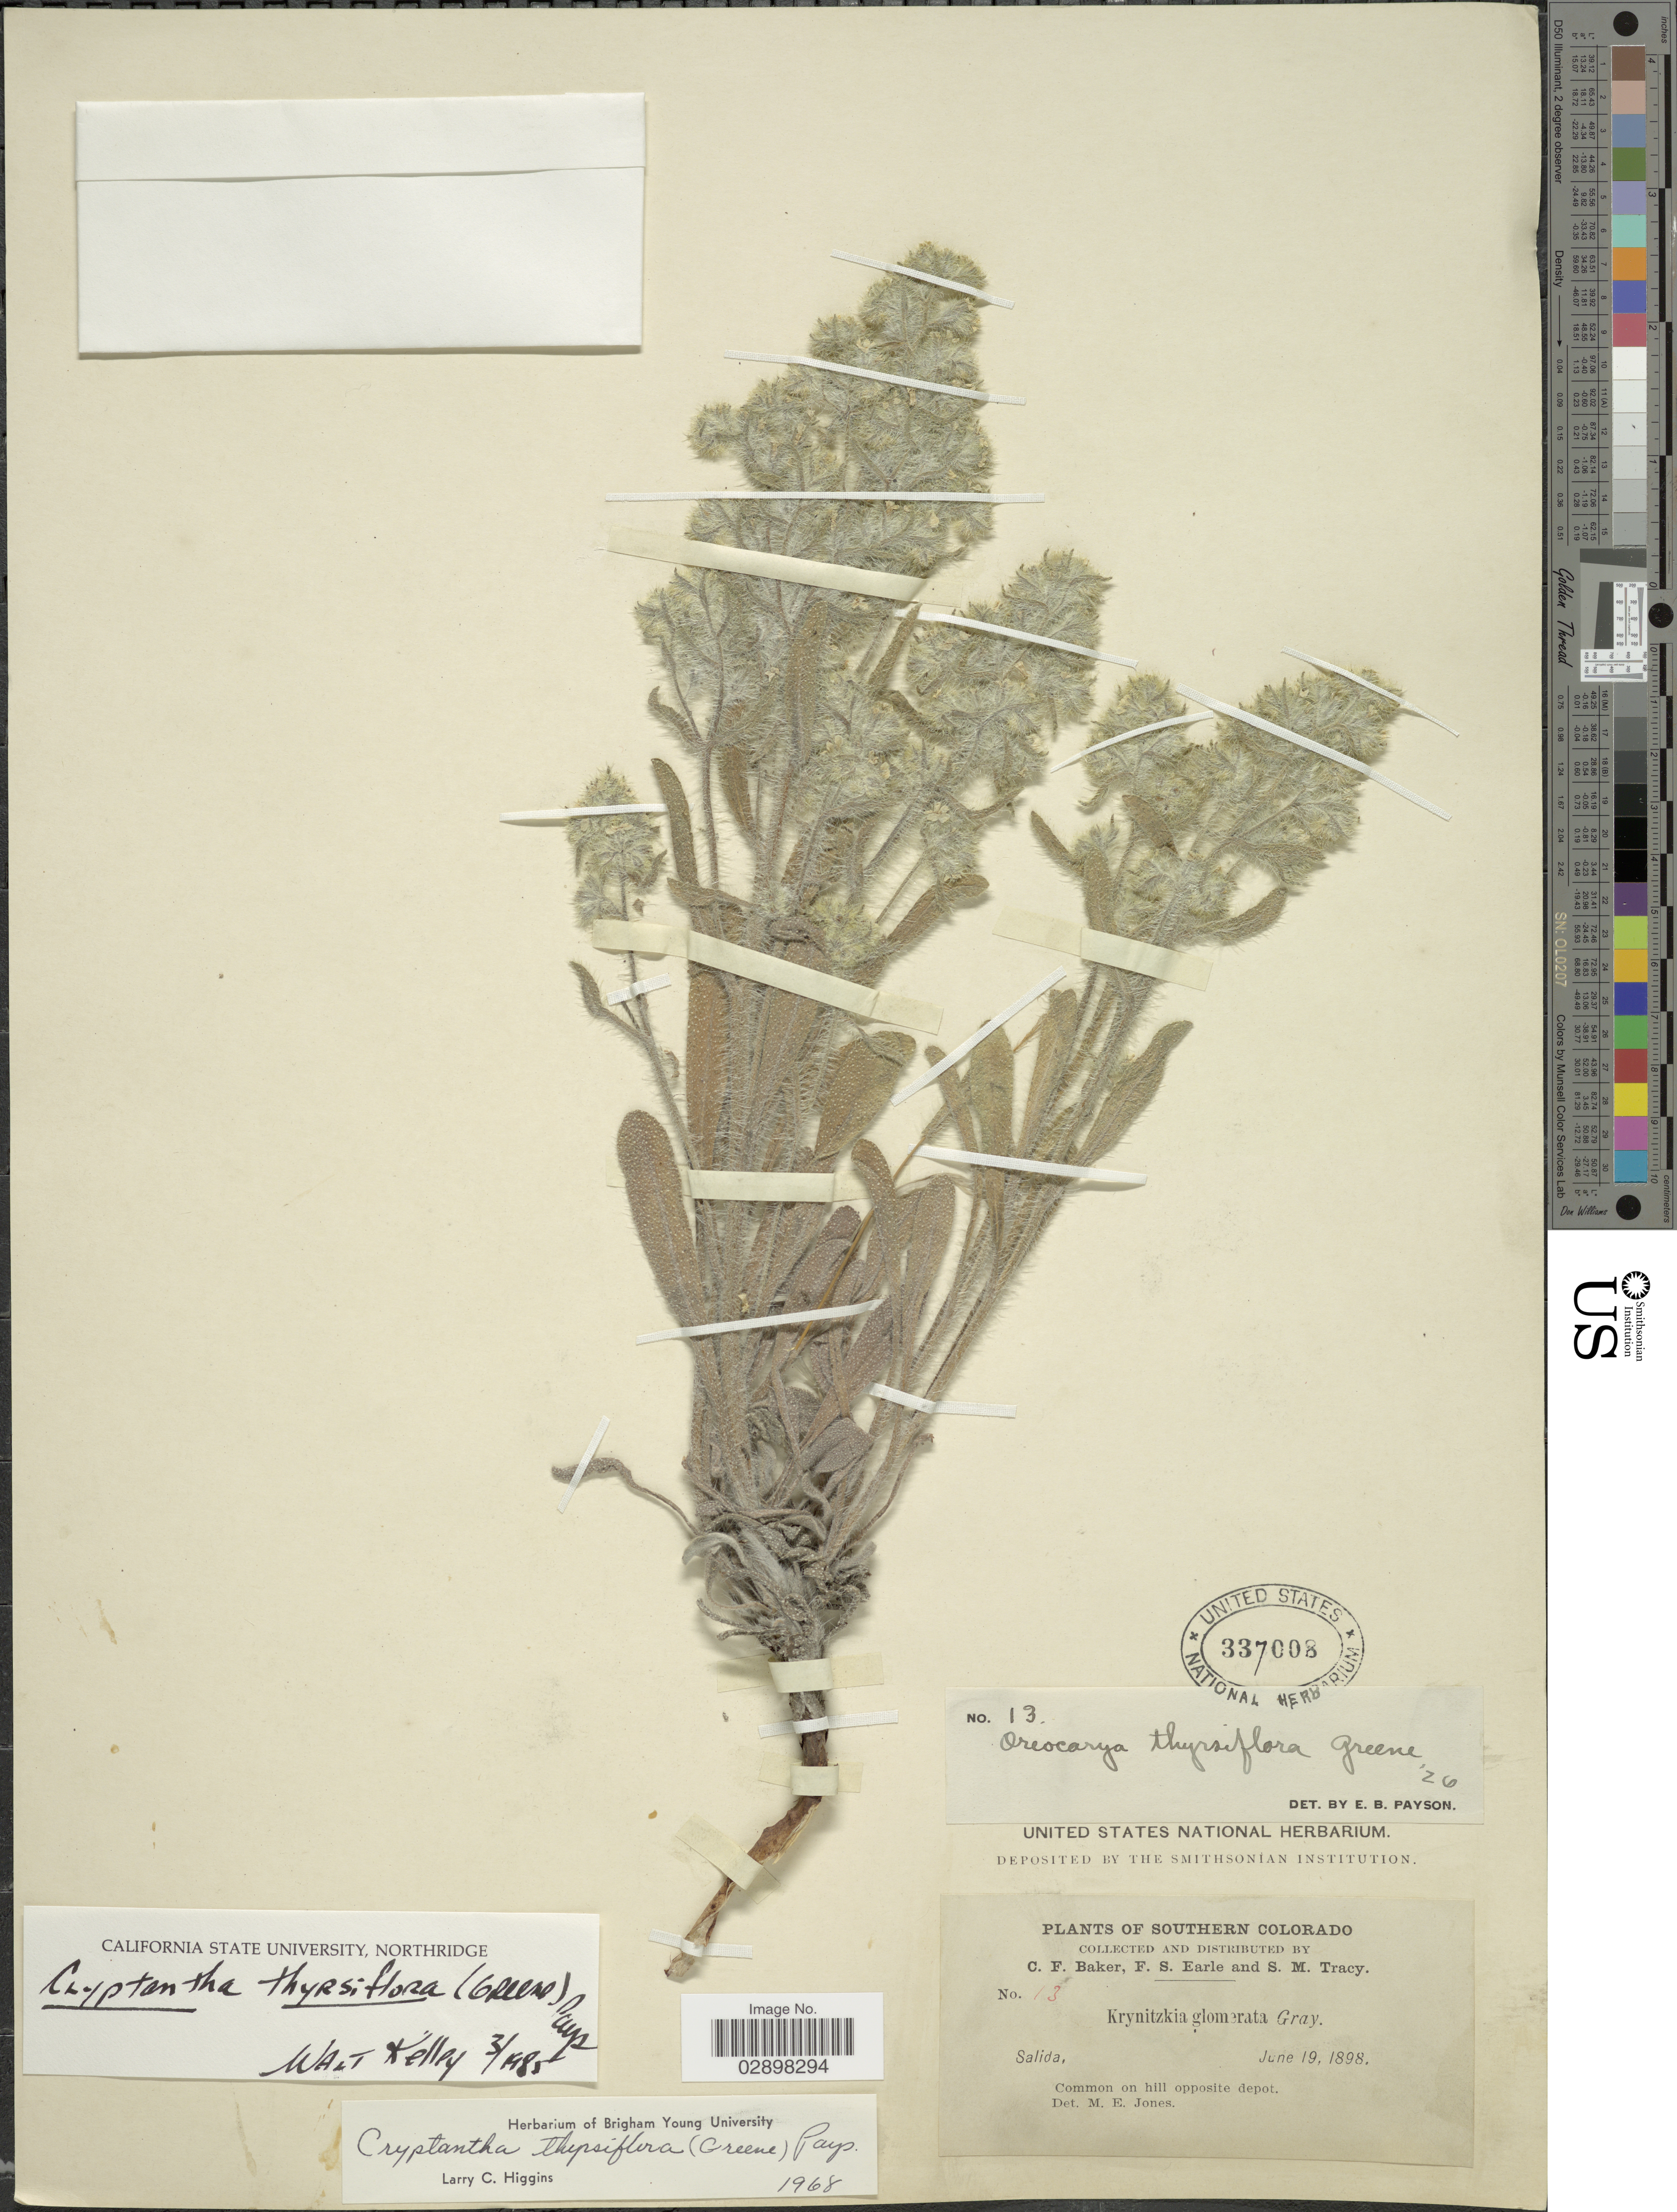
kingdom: Plantae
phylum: Tracheophyta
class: Magnoliopsida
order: Boraginales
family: Boraginaceae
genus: Cryptantha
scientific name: Cryptantha thyrsiflora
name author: (Greene) Payson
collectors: C. F. Baker, F. S. Earle & S. M. Tracy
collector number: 13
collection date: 1898-06-19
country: United States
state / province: Colorado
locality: Southern Colorado, Salida.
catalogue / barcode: US 337008